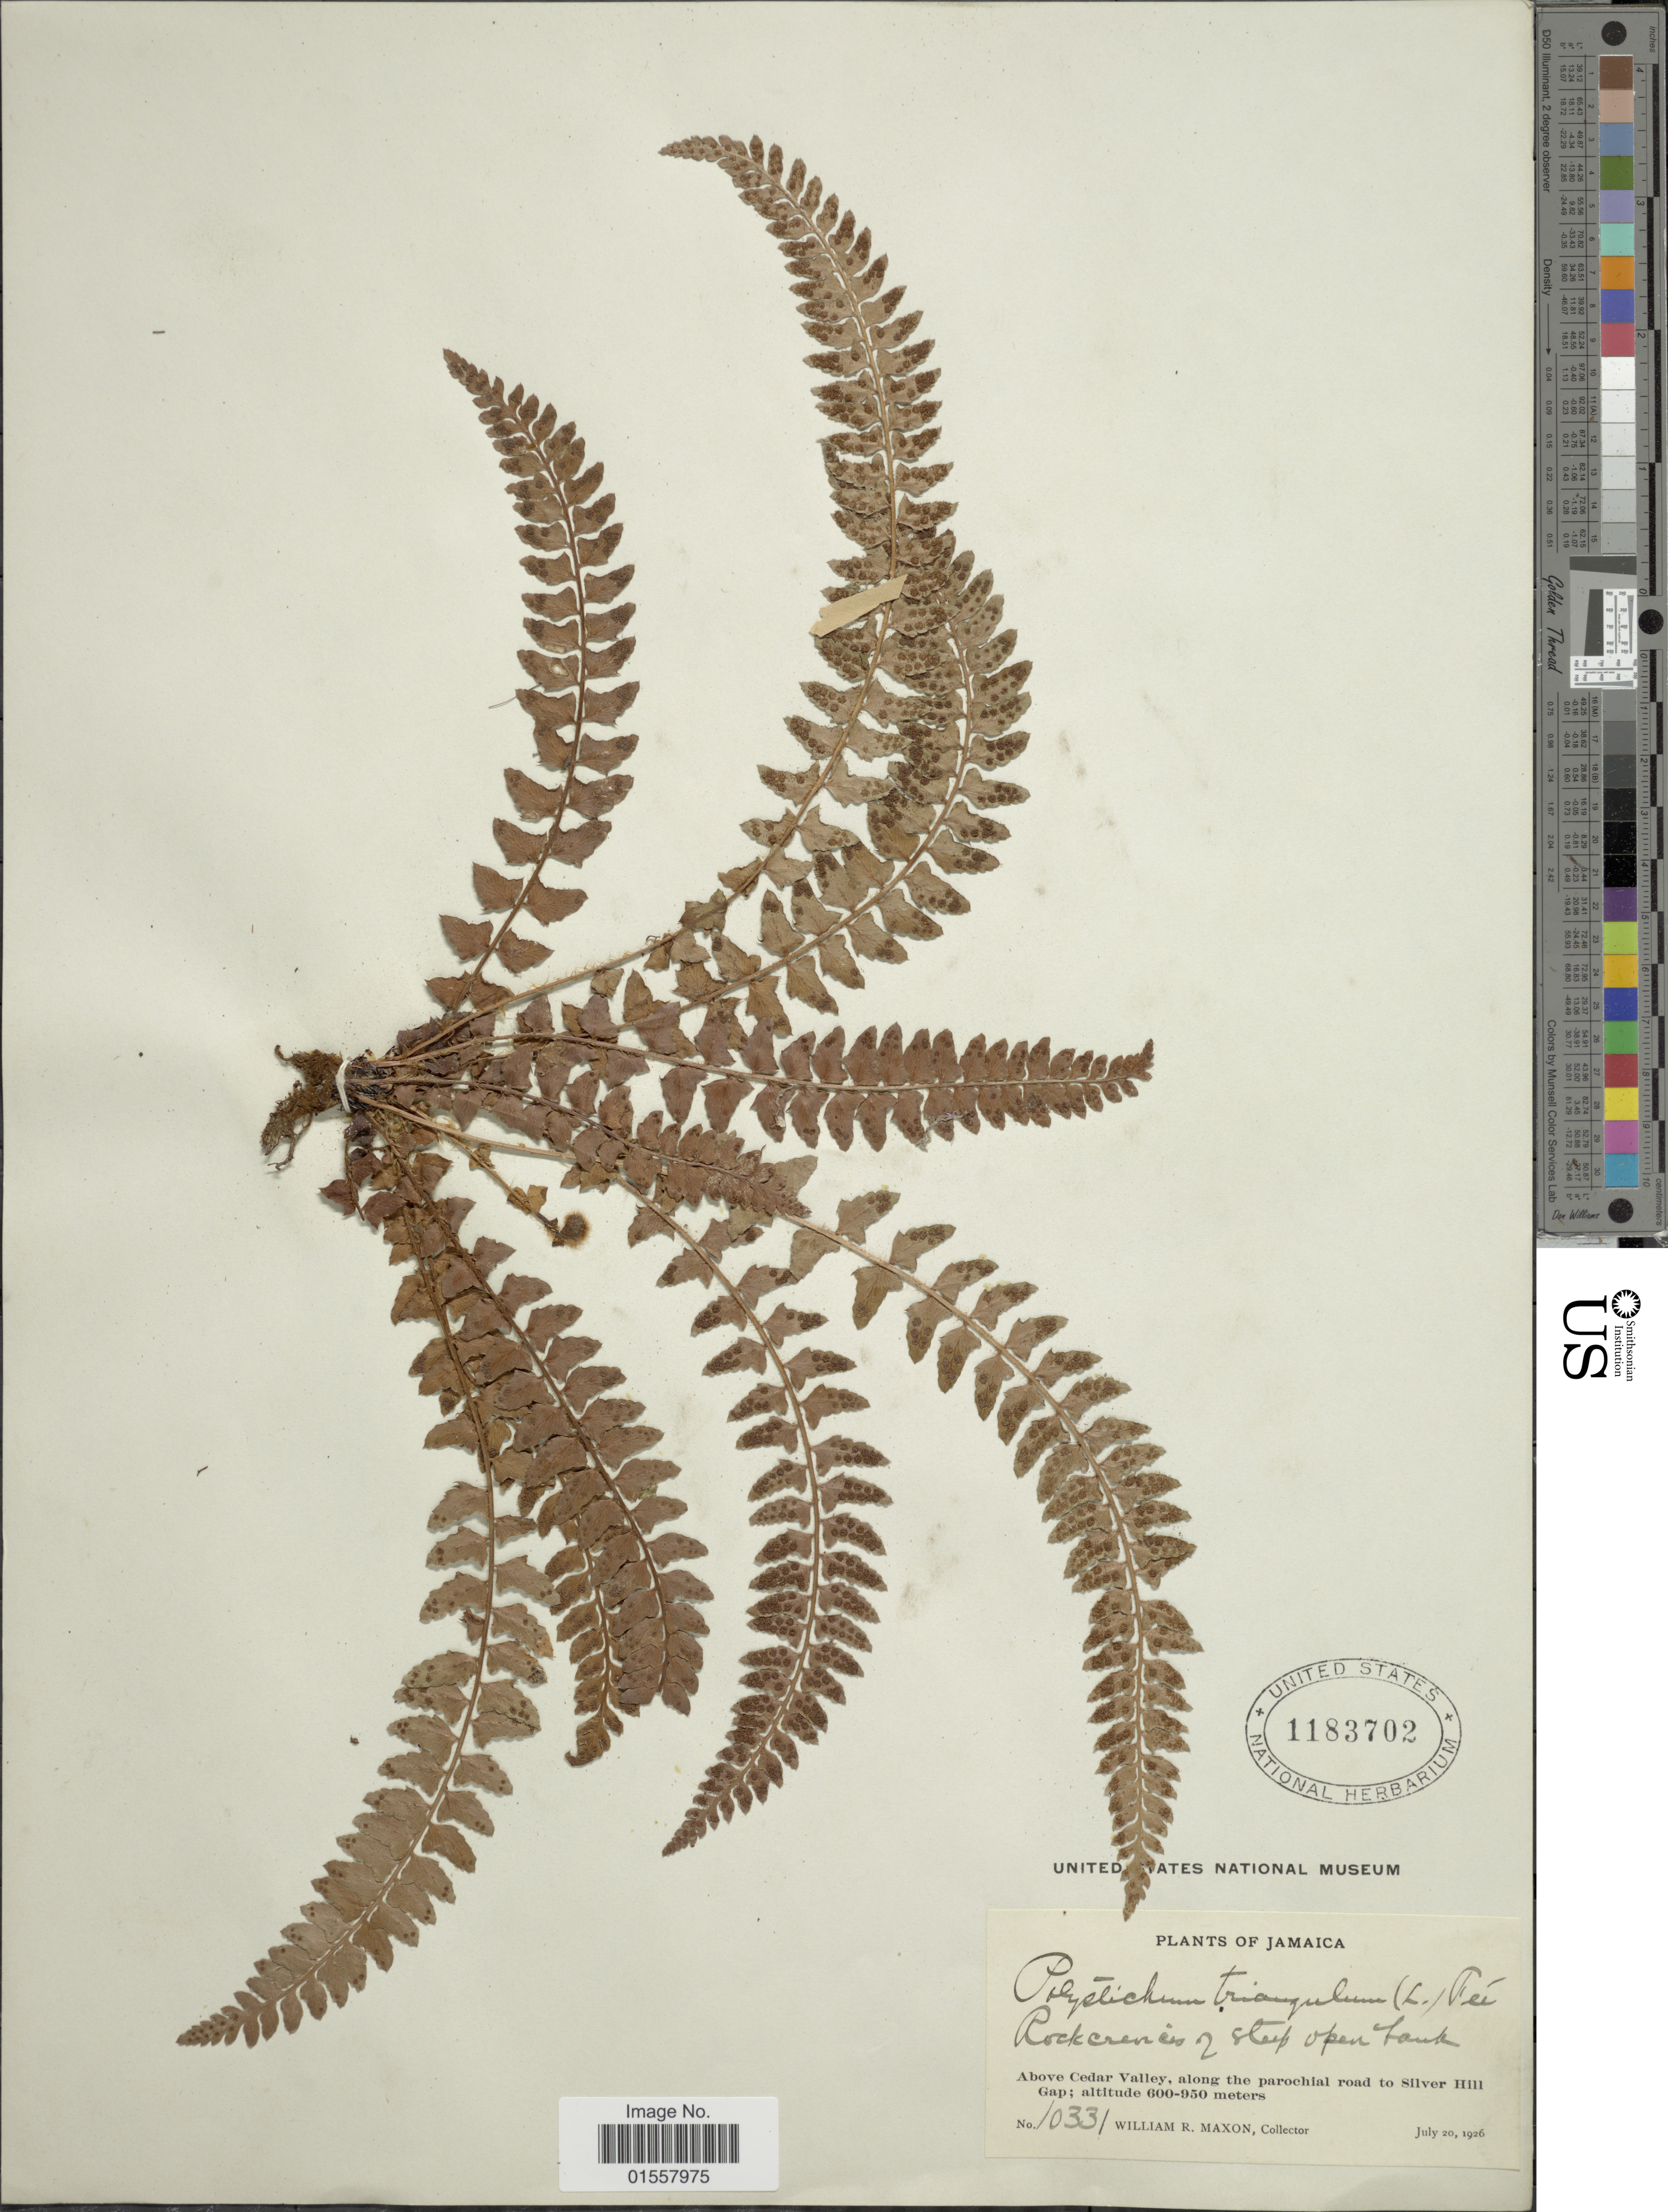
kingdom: Plantae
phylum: Tracheophyta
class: Polypodiopsida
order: Polypodiales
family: Dryopteridaceae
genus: Polystichum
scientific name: Polystichum echinatum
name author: (J.F. Gmel.) C. Chr.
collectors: W. R. Maxon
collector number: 10331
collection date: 1926-07-20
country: Jamaica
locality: Above Cedar Valley, along the parochial road to Silver Hill Gap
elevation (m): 600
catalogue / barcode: US 1183702